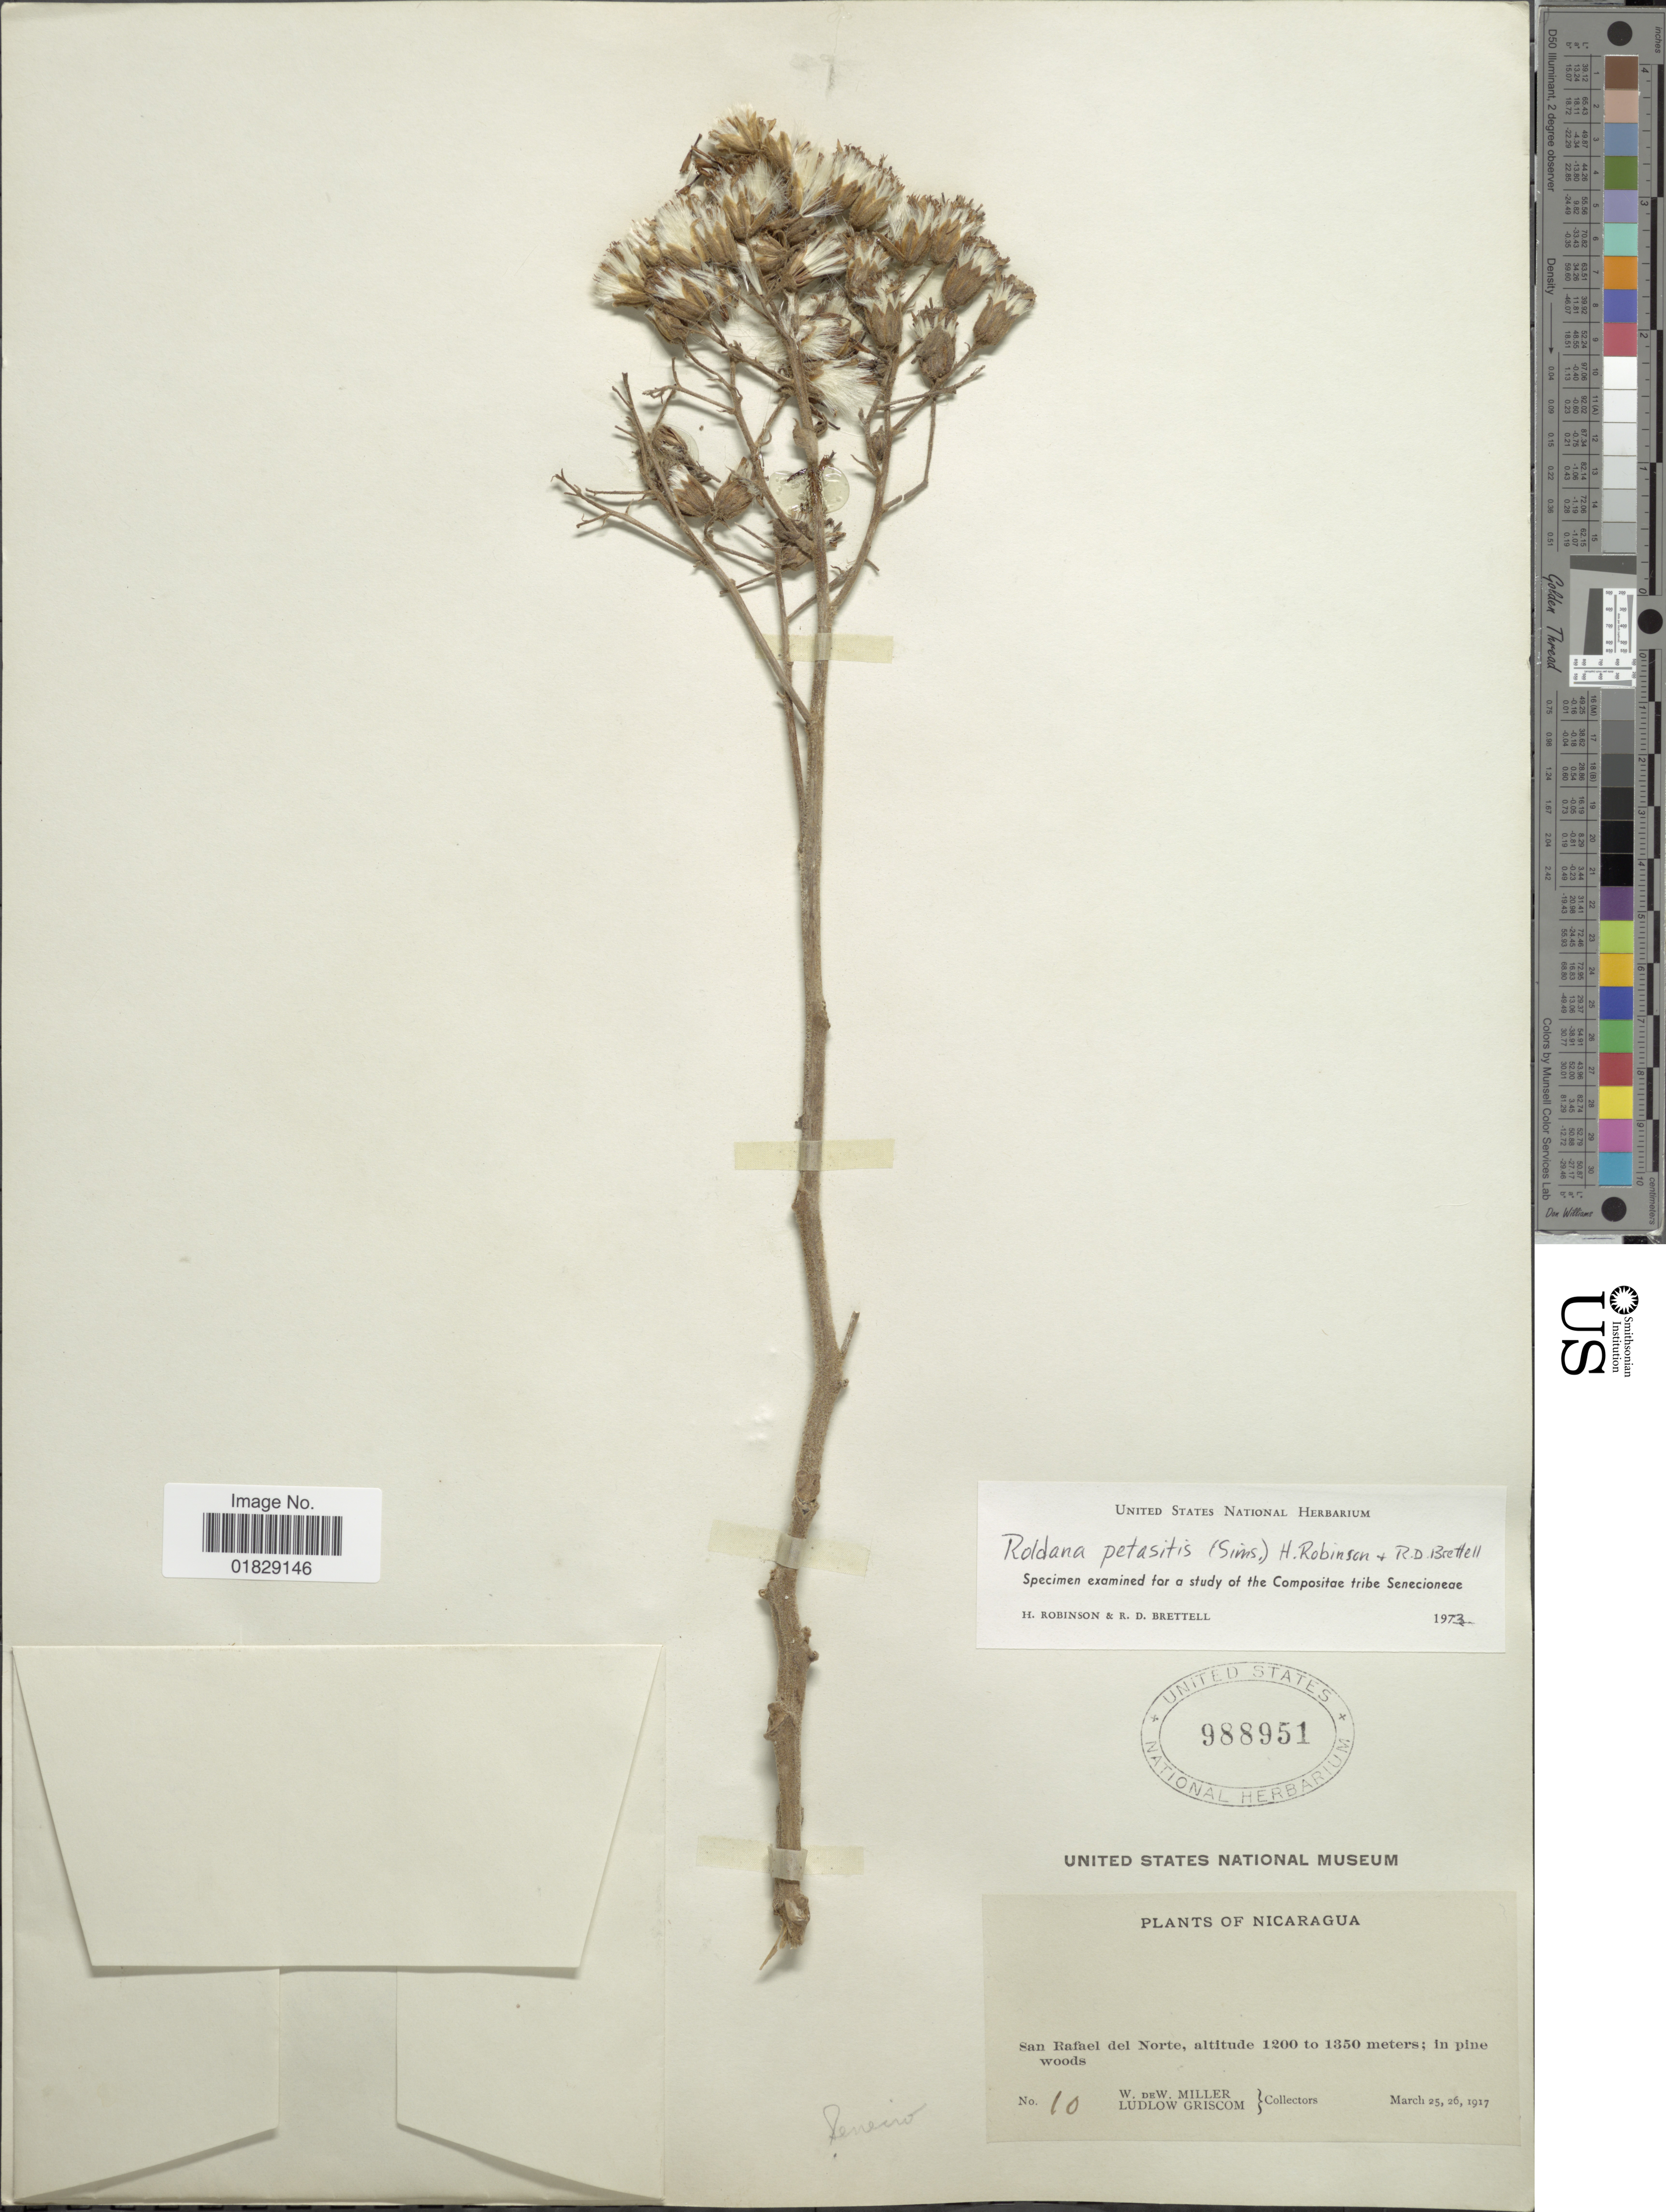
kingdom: Plantae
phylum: Tracheophyta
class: Magnoliopsida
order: Asterales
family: Asteraceae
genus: Roldana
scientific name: Roldana petasitis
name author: (Sims) H. Rob. & Brettell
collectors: W. I. Miller & L. Griscom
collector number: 10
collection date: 1917-03-25/1917-03-26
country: Nicaragua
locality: San Rafael del Norte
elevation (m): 1200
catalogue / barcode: US 988951